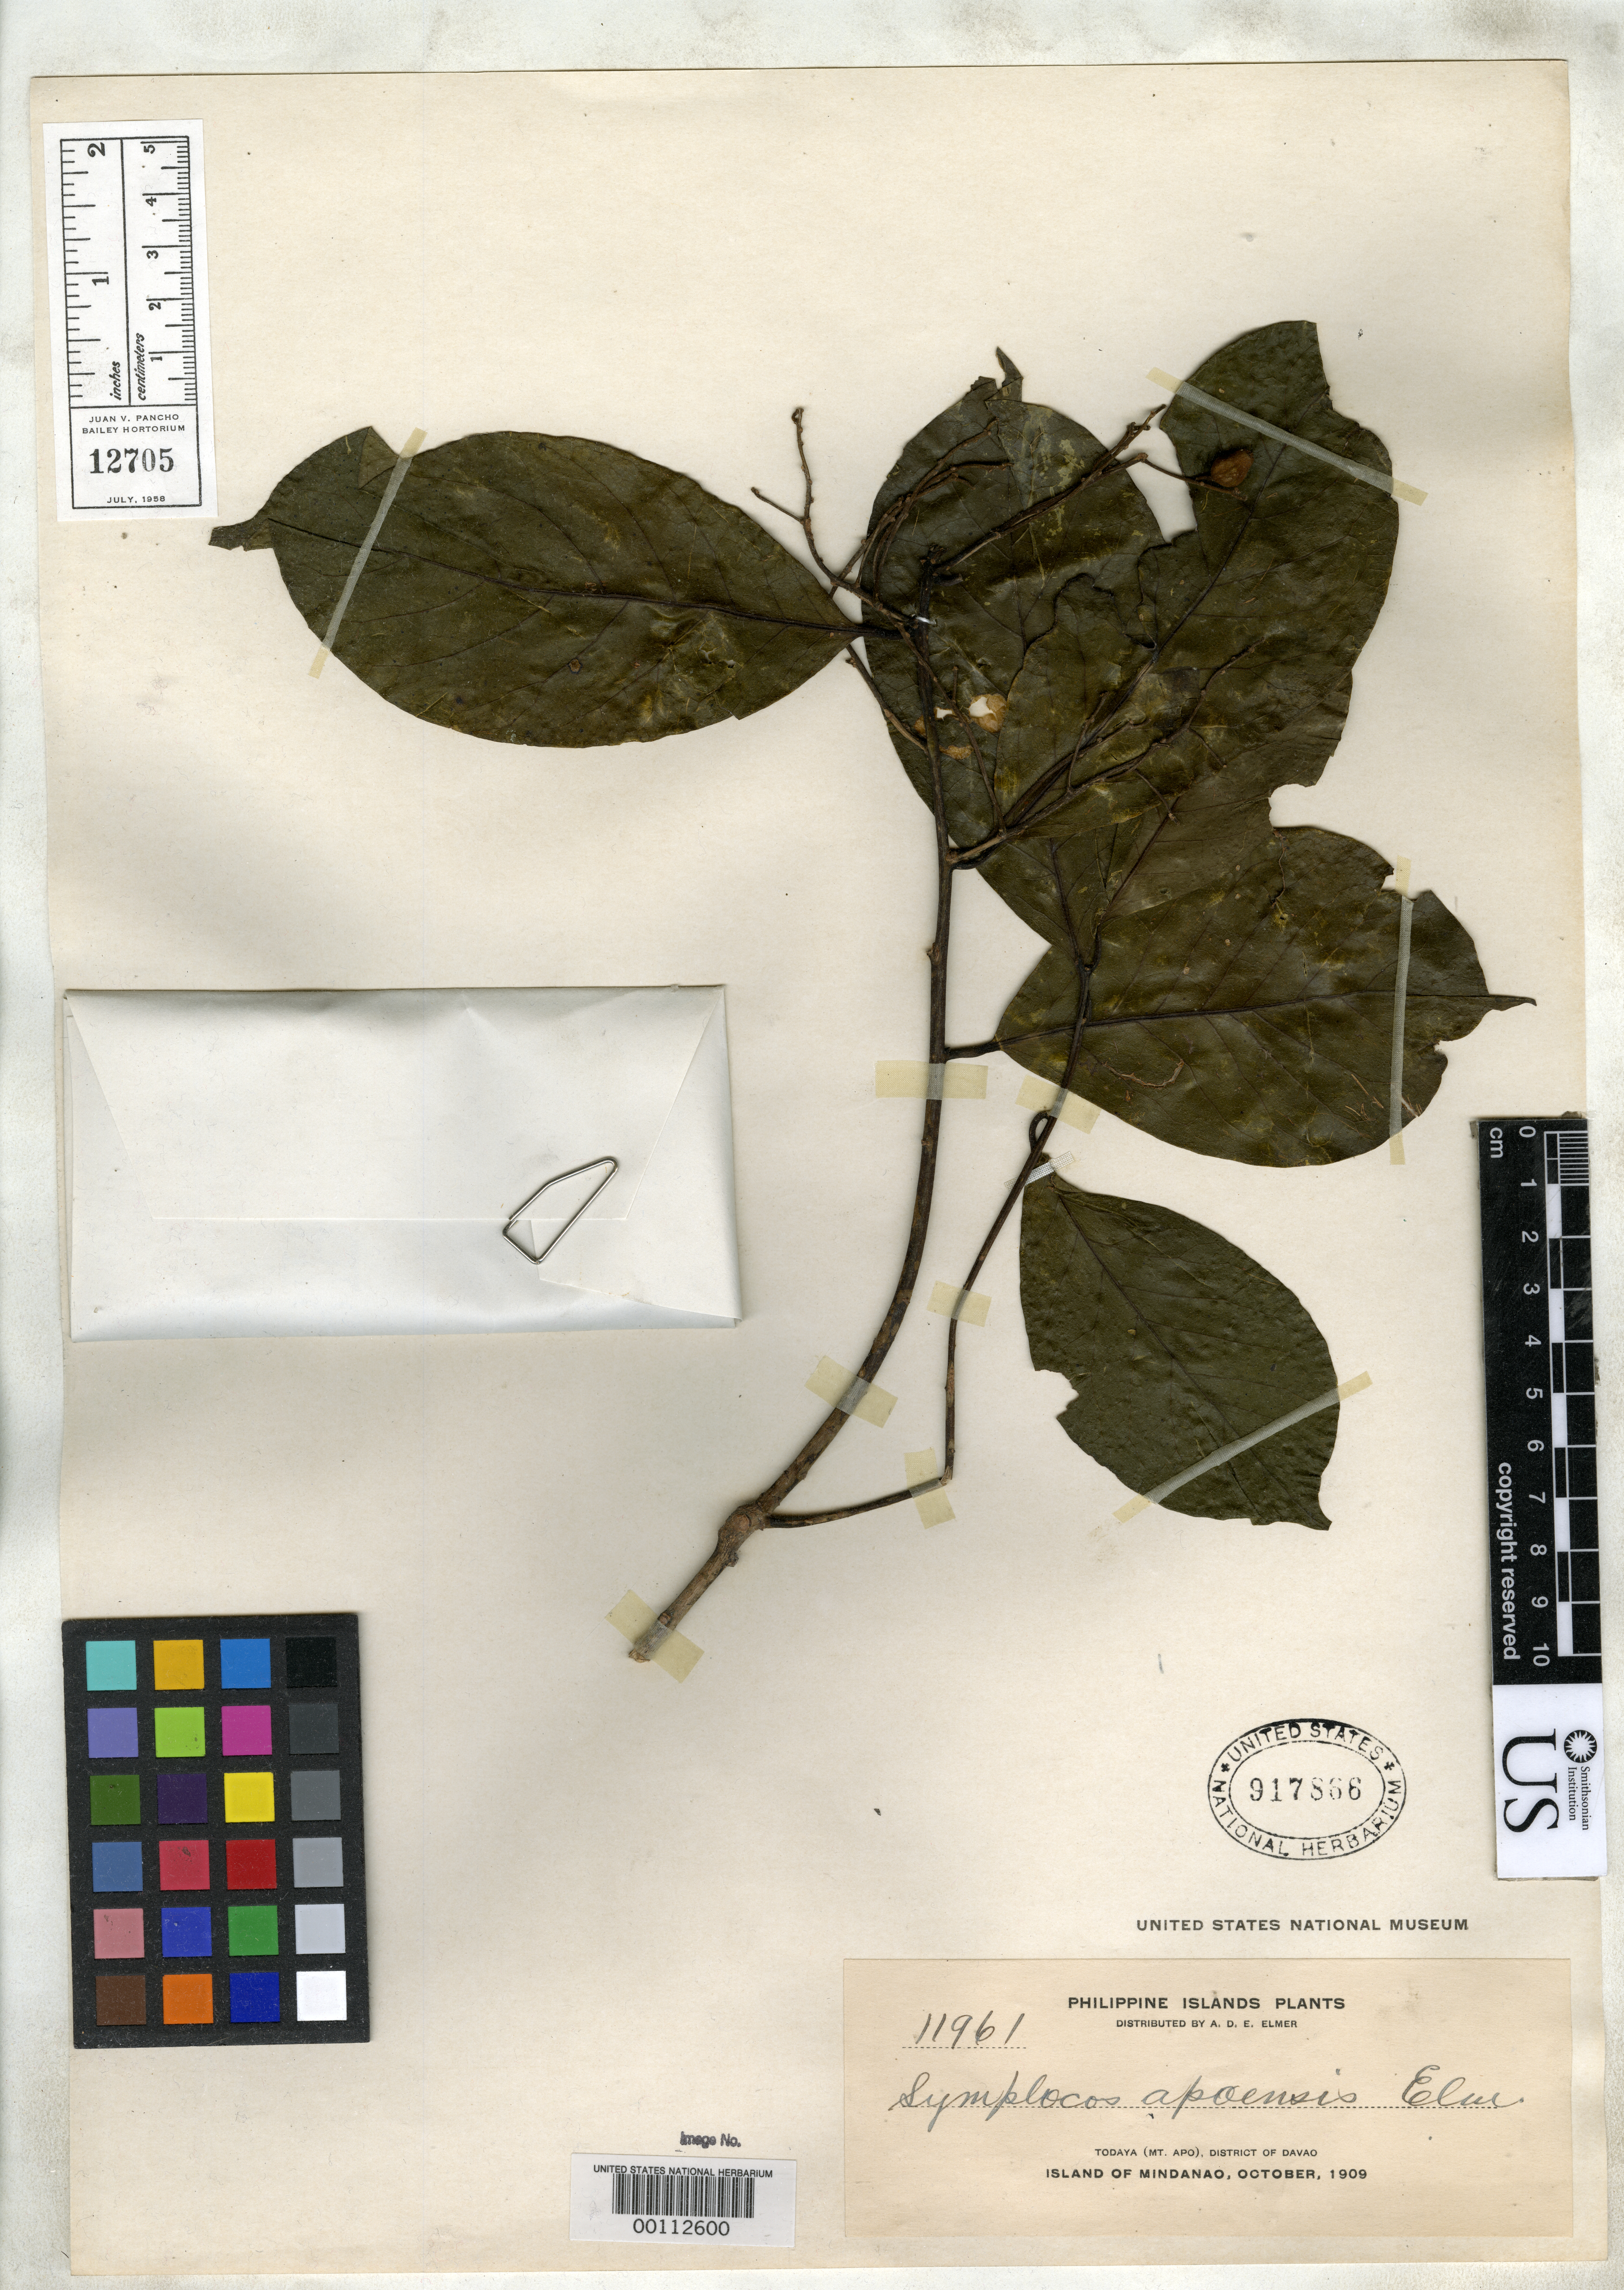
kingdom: Plantae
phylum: Tracheophyta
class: Magnoliopsida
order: Ericales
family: Symplocaceae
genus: Symplocos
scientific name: Symplocos apoensis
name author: Elmer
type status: Isotype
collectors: A. D. E. Elmer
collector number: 11961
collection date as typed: Oct 1909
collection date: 1909-10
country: Philippines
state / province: Davao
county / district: Davao del Sur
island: Mindanao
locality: Todaya, Mt. Apo.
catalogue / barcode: US 917866